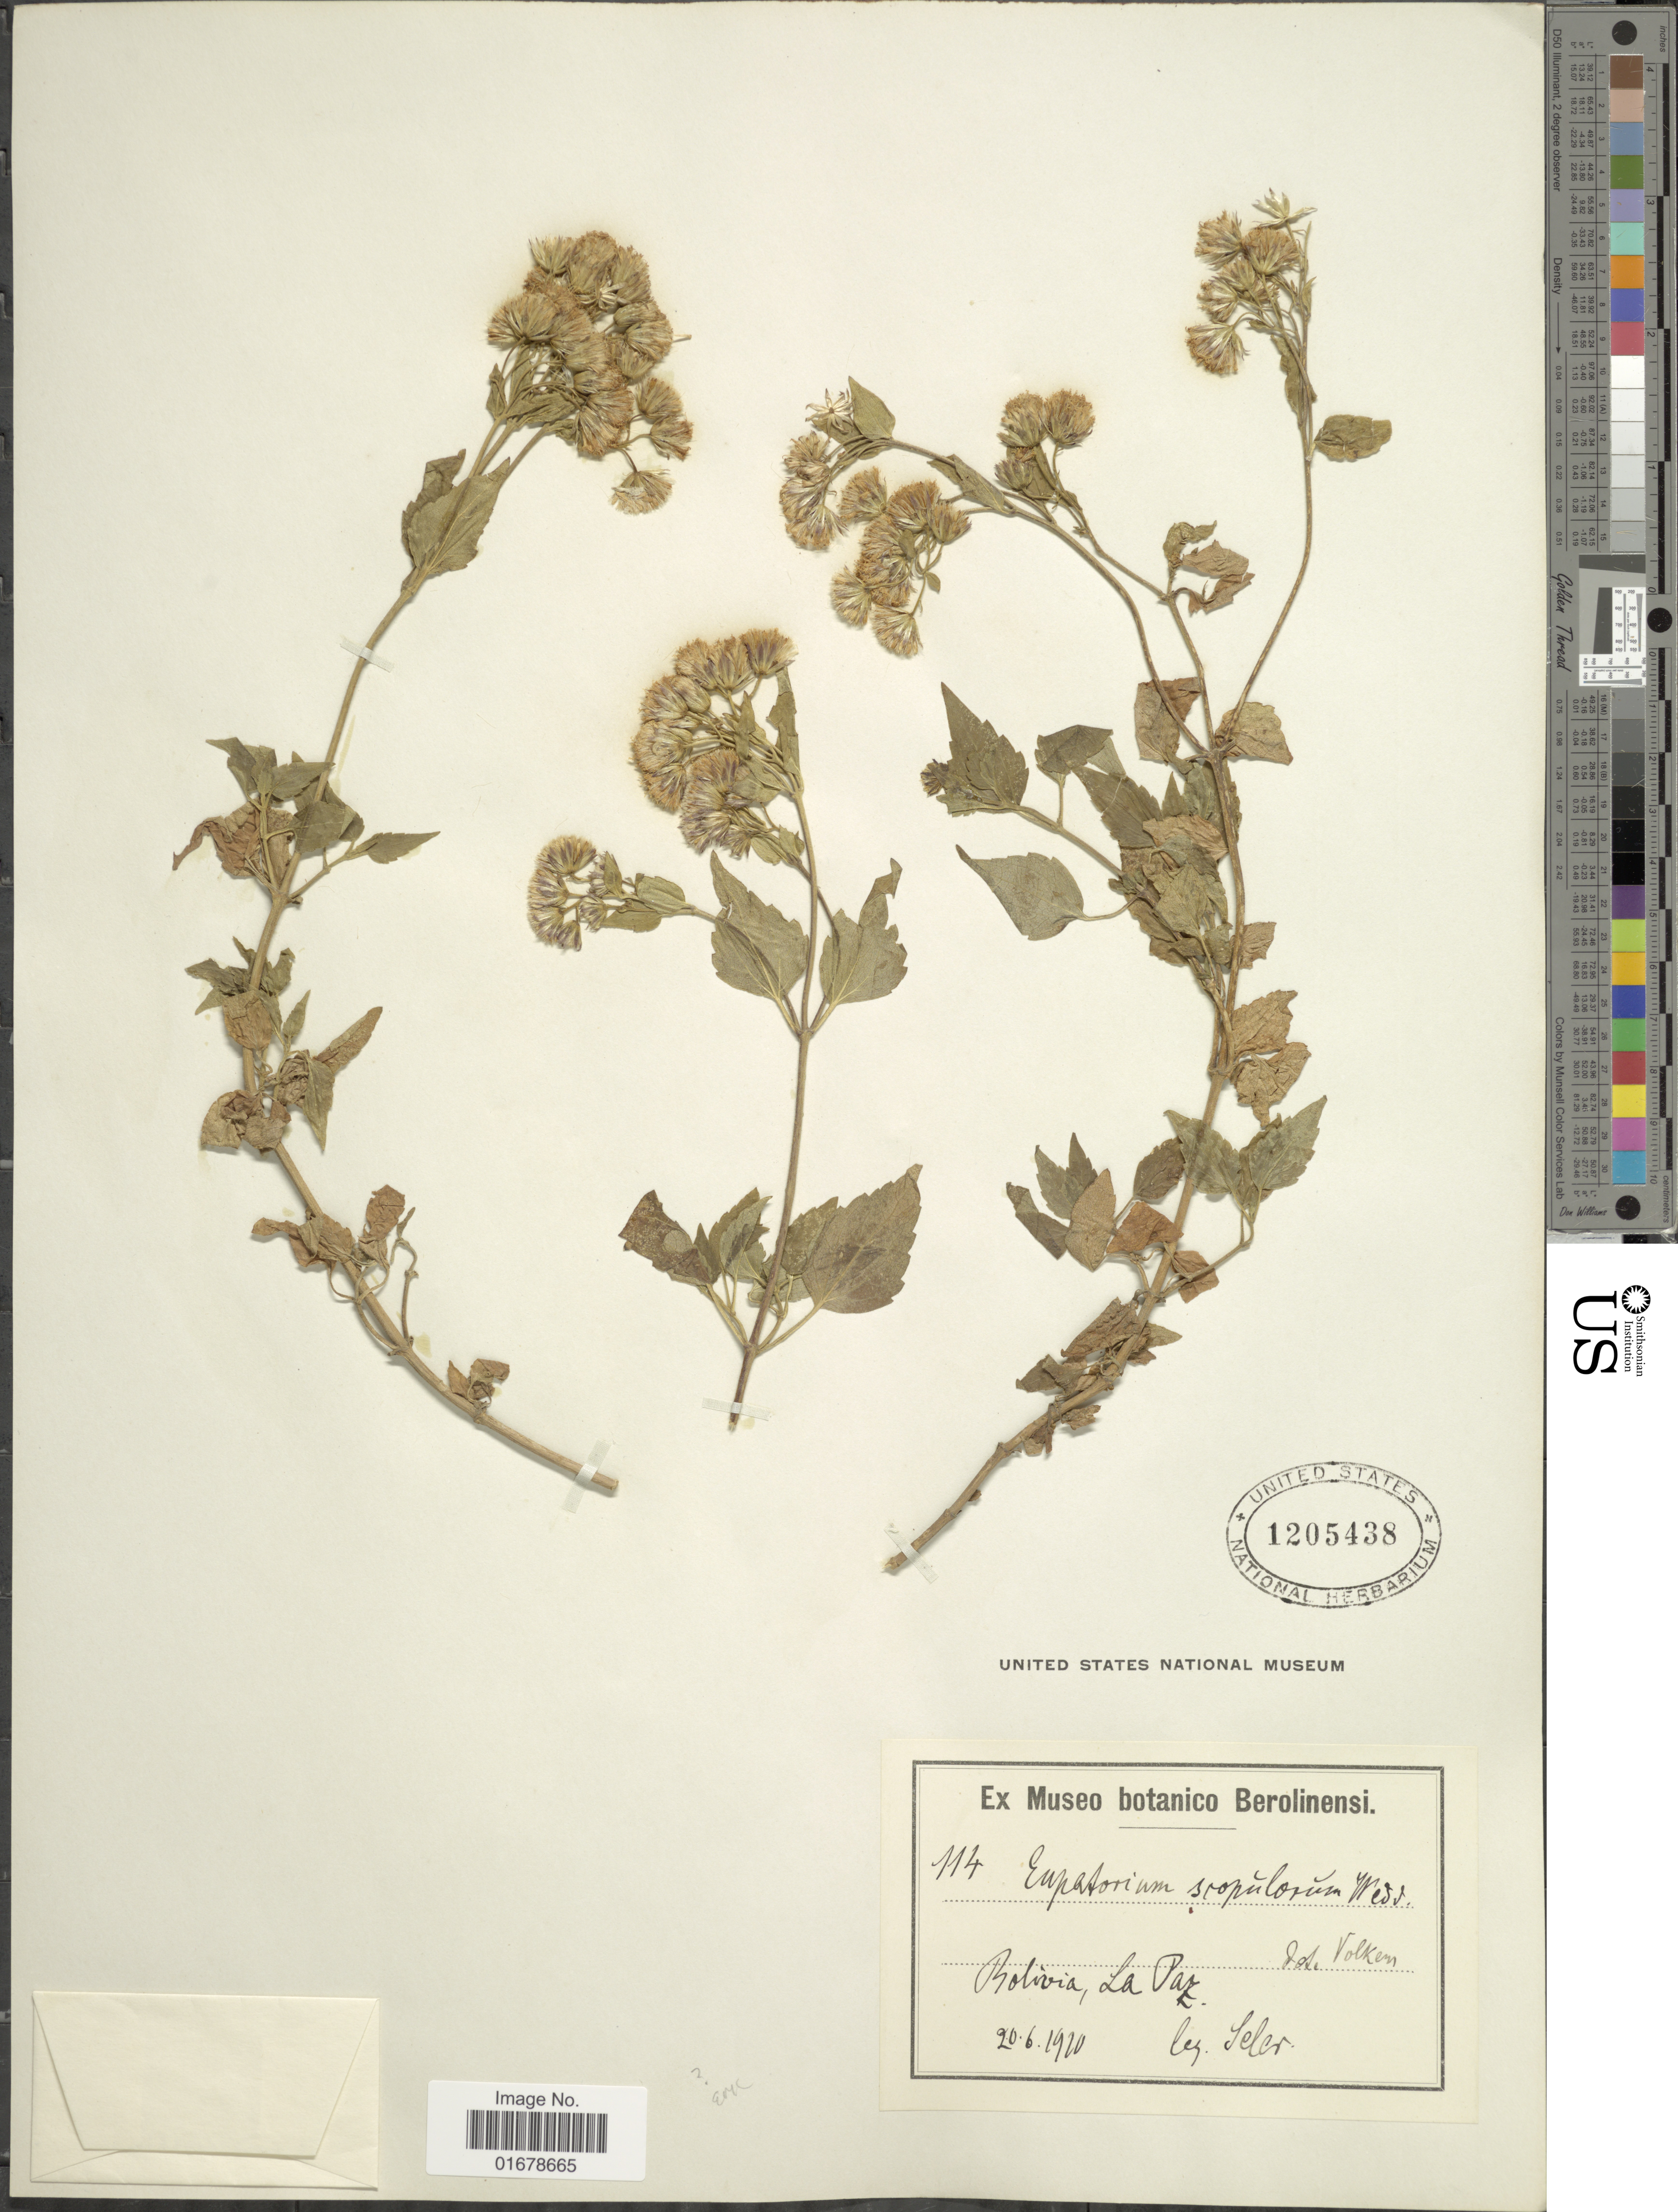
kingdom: Plantae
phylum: Tracheophyta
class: Magnoliopsida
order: Asterales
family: Asteraceae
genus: Ageratina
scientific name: Ageratina azangaroensis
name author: (Sch. Bip. ex Wedd.) R.M. King & H. Rob.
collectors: -. Seler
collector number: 114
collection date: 1920-06-20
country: Bolivia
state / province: La Paz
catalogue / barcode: US 1205438